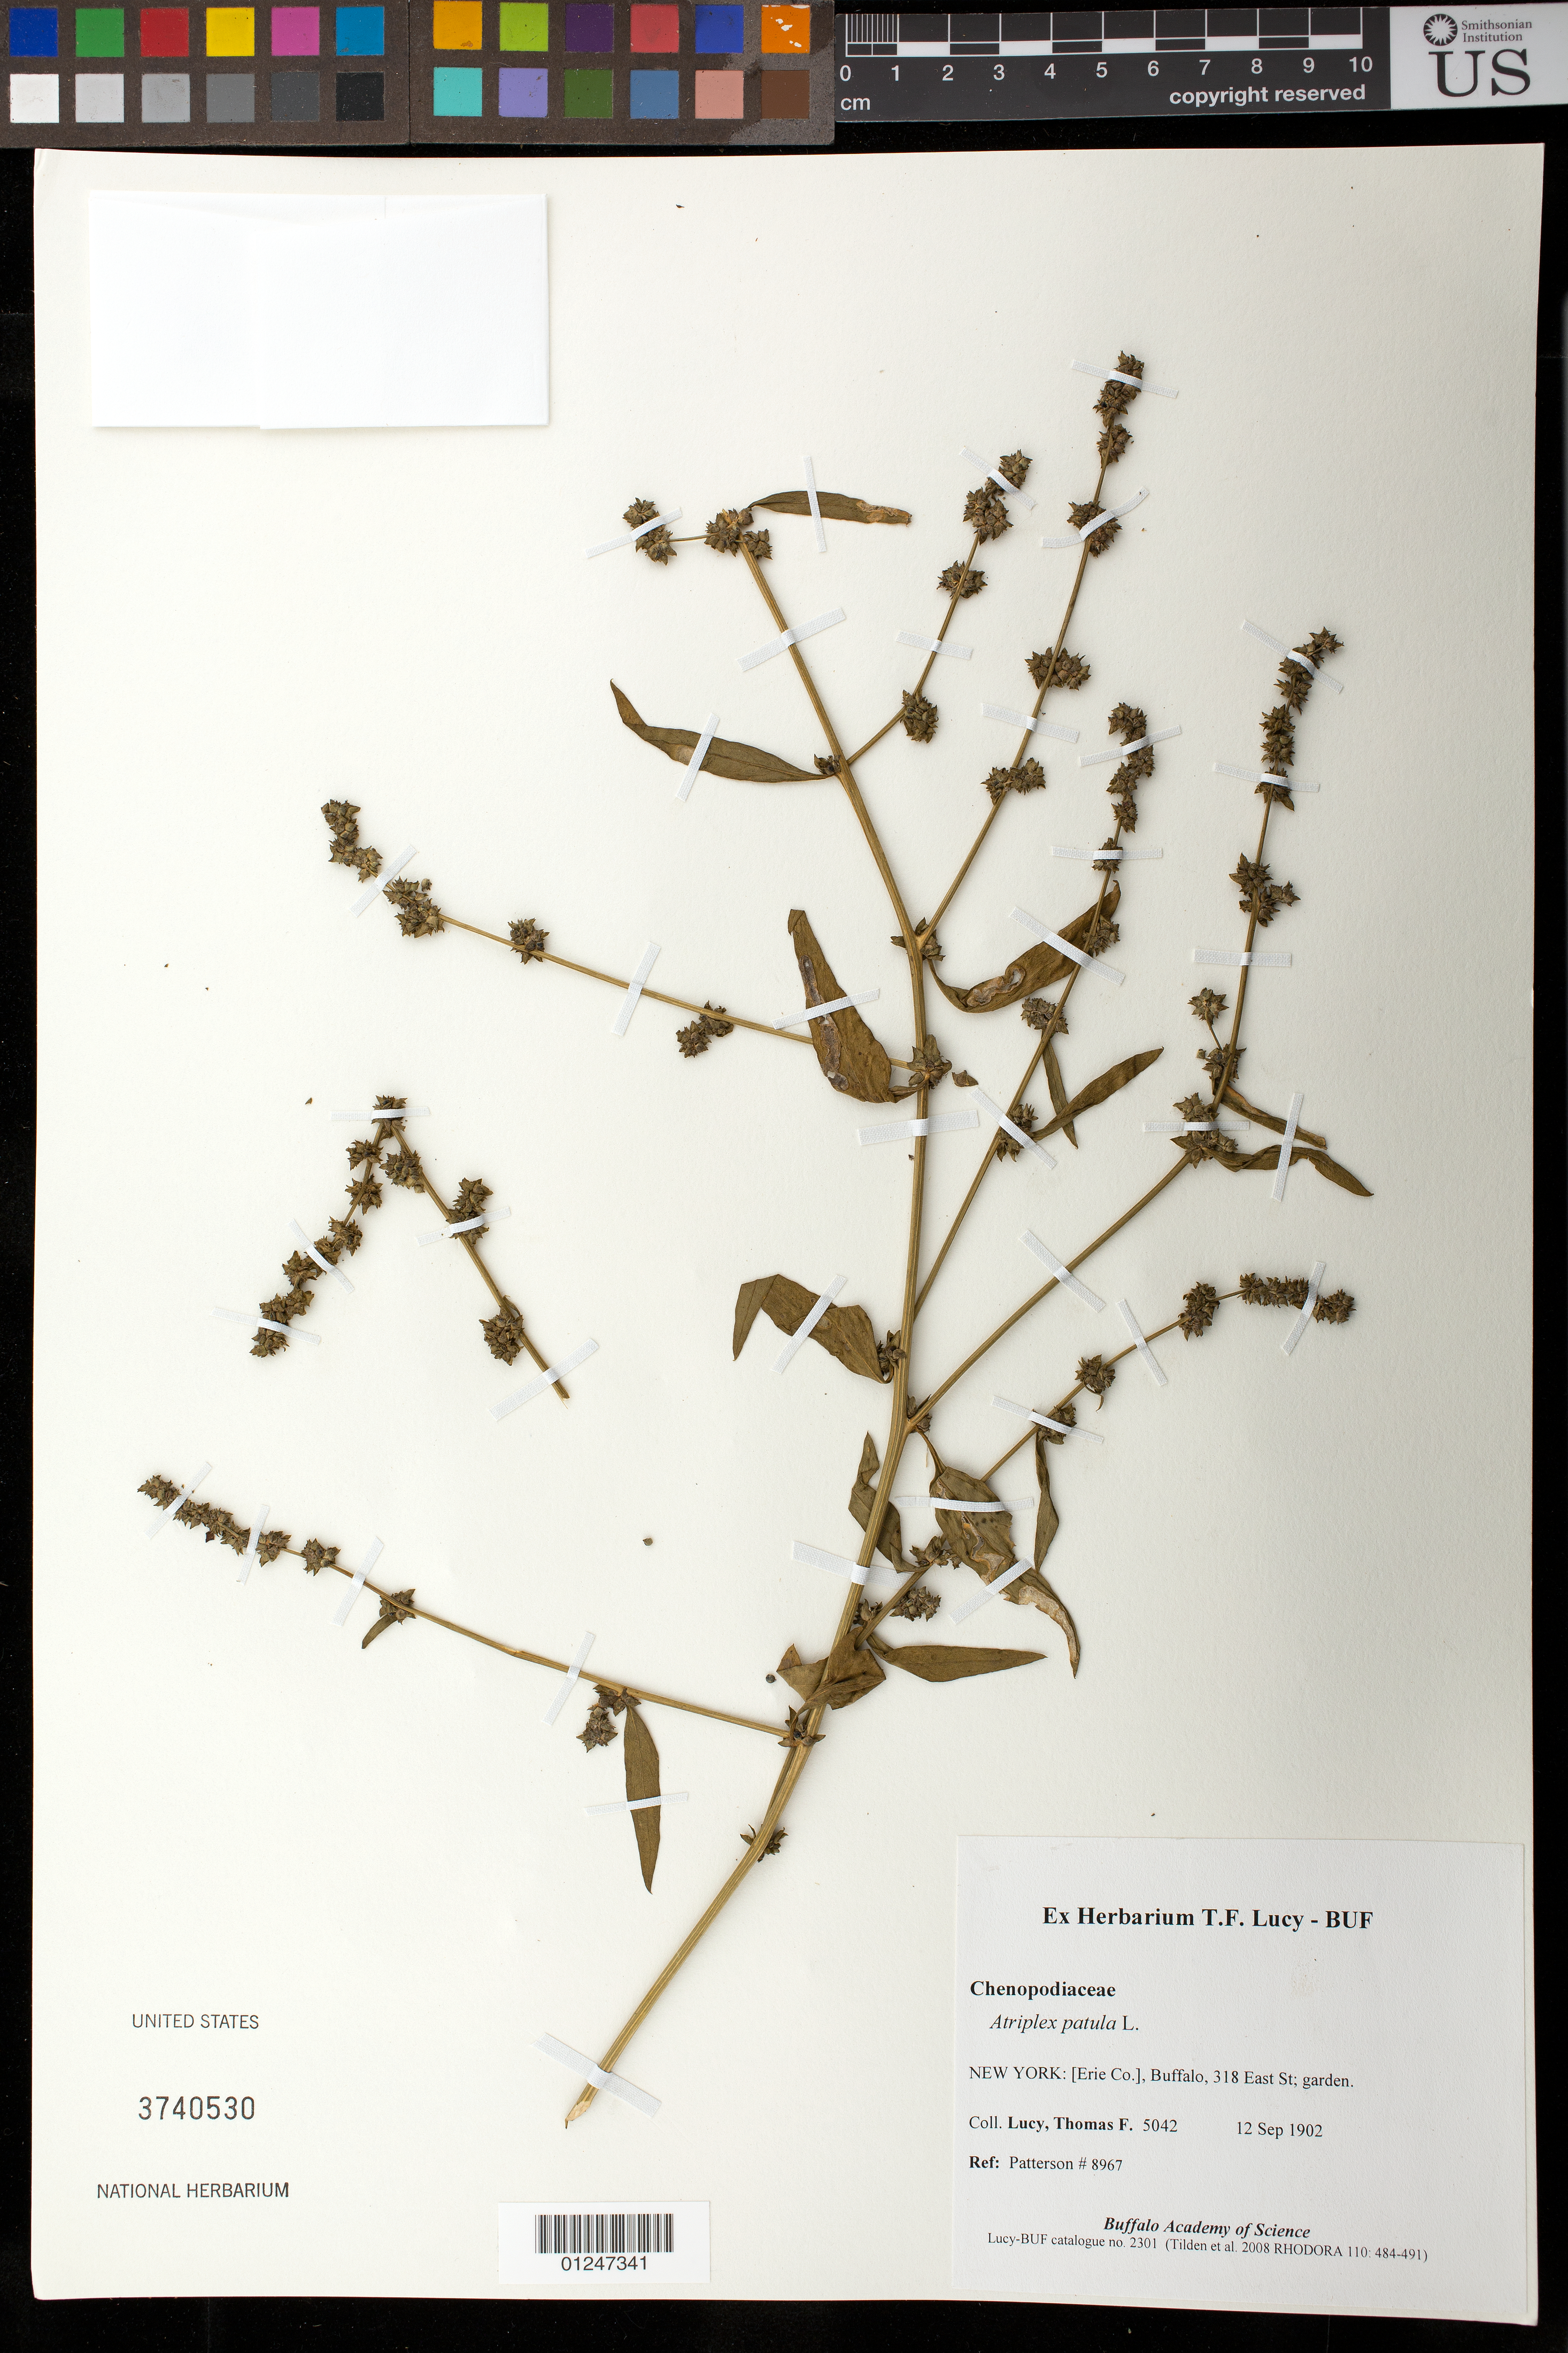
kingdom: Plantae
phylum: Tracheophyta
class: Magnoliopsida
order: Caryophyllales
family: Amaranthaceae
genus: Atriplex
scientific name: Atriplex patula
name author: L.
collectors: T. Lucy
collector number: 5042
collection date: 1902-09-12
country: United States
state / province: New York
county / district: Erie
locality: Buffalo, 318 East St; garden.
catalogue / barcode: US 3740530